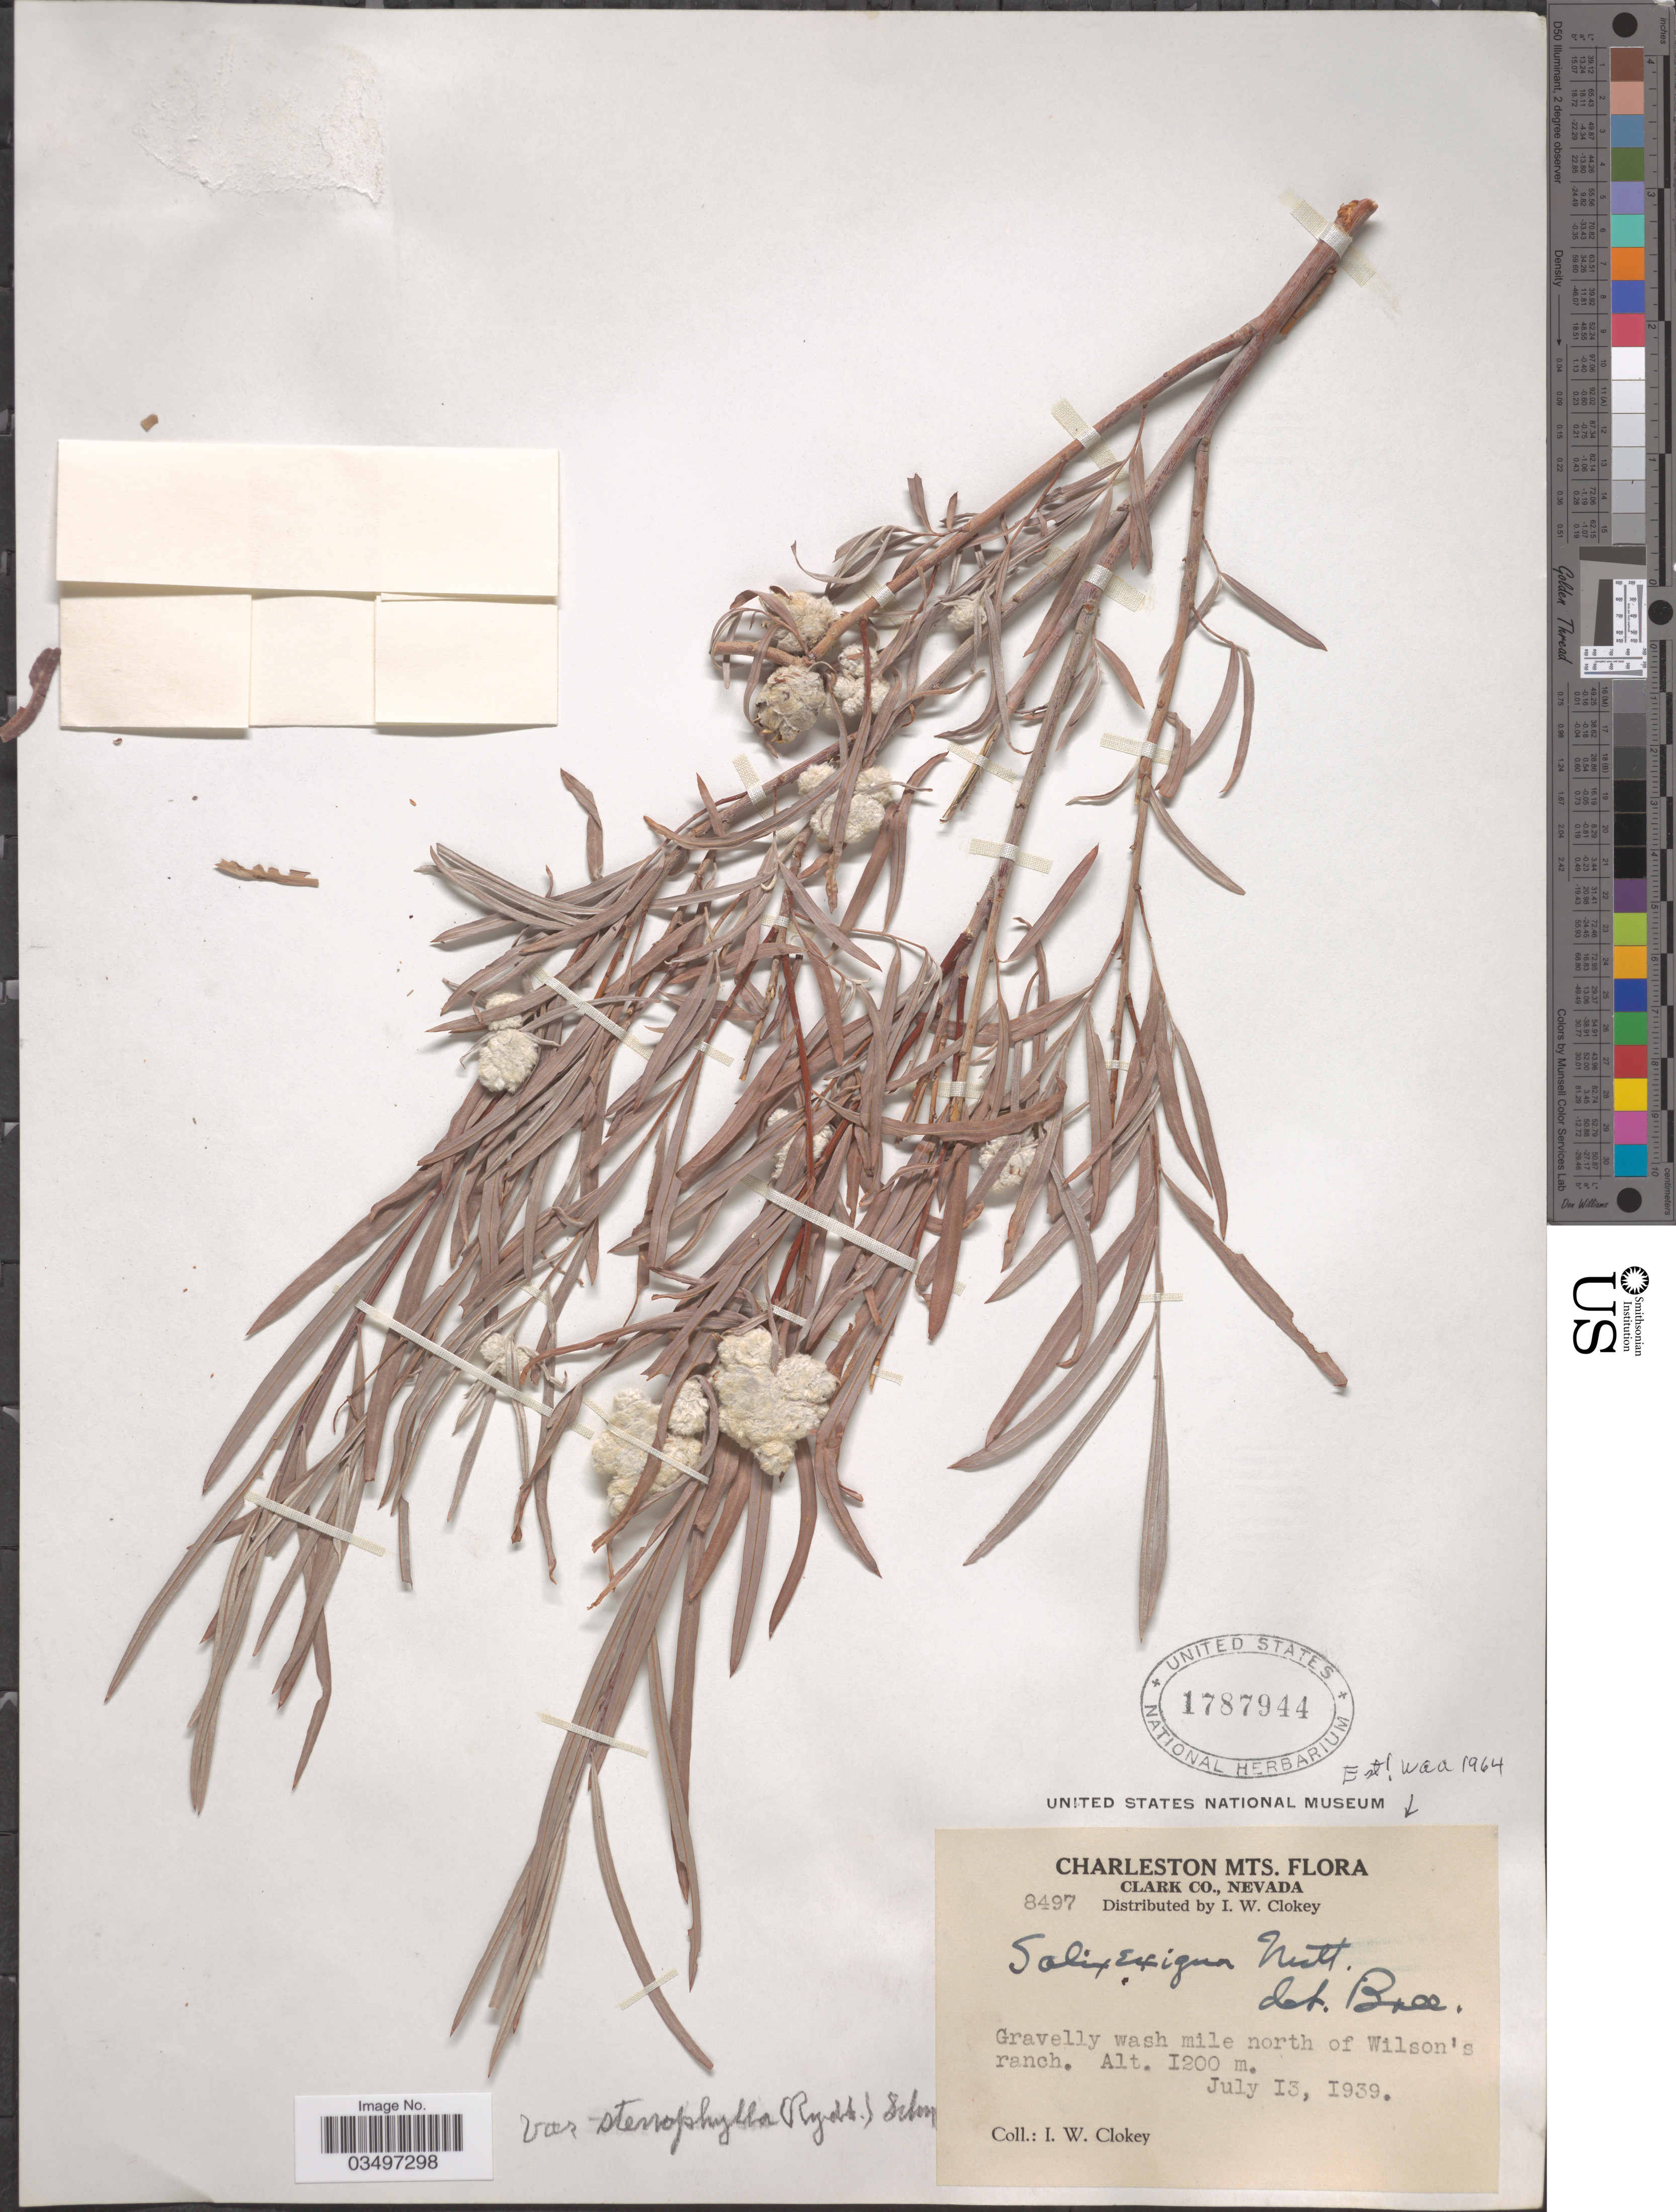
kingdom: Plantae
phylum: Tracheophyta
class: Magnoliopsida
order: Malpighiales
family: Salicaceae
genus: Salix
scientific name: Salix exigua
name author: Nutt.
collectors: I. W. Clokey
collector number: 8497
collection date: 1939-07-13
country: United States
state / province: Nevada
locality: Charleston Mts., Clark Co. Gravelly wash mile north of Wilson's ranch.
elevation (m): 1200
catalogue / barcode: US 1787944